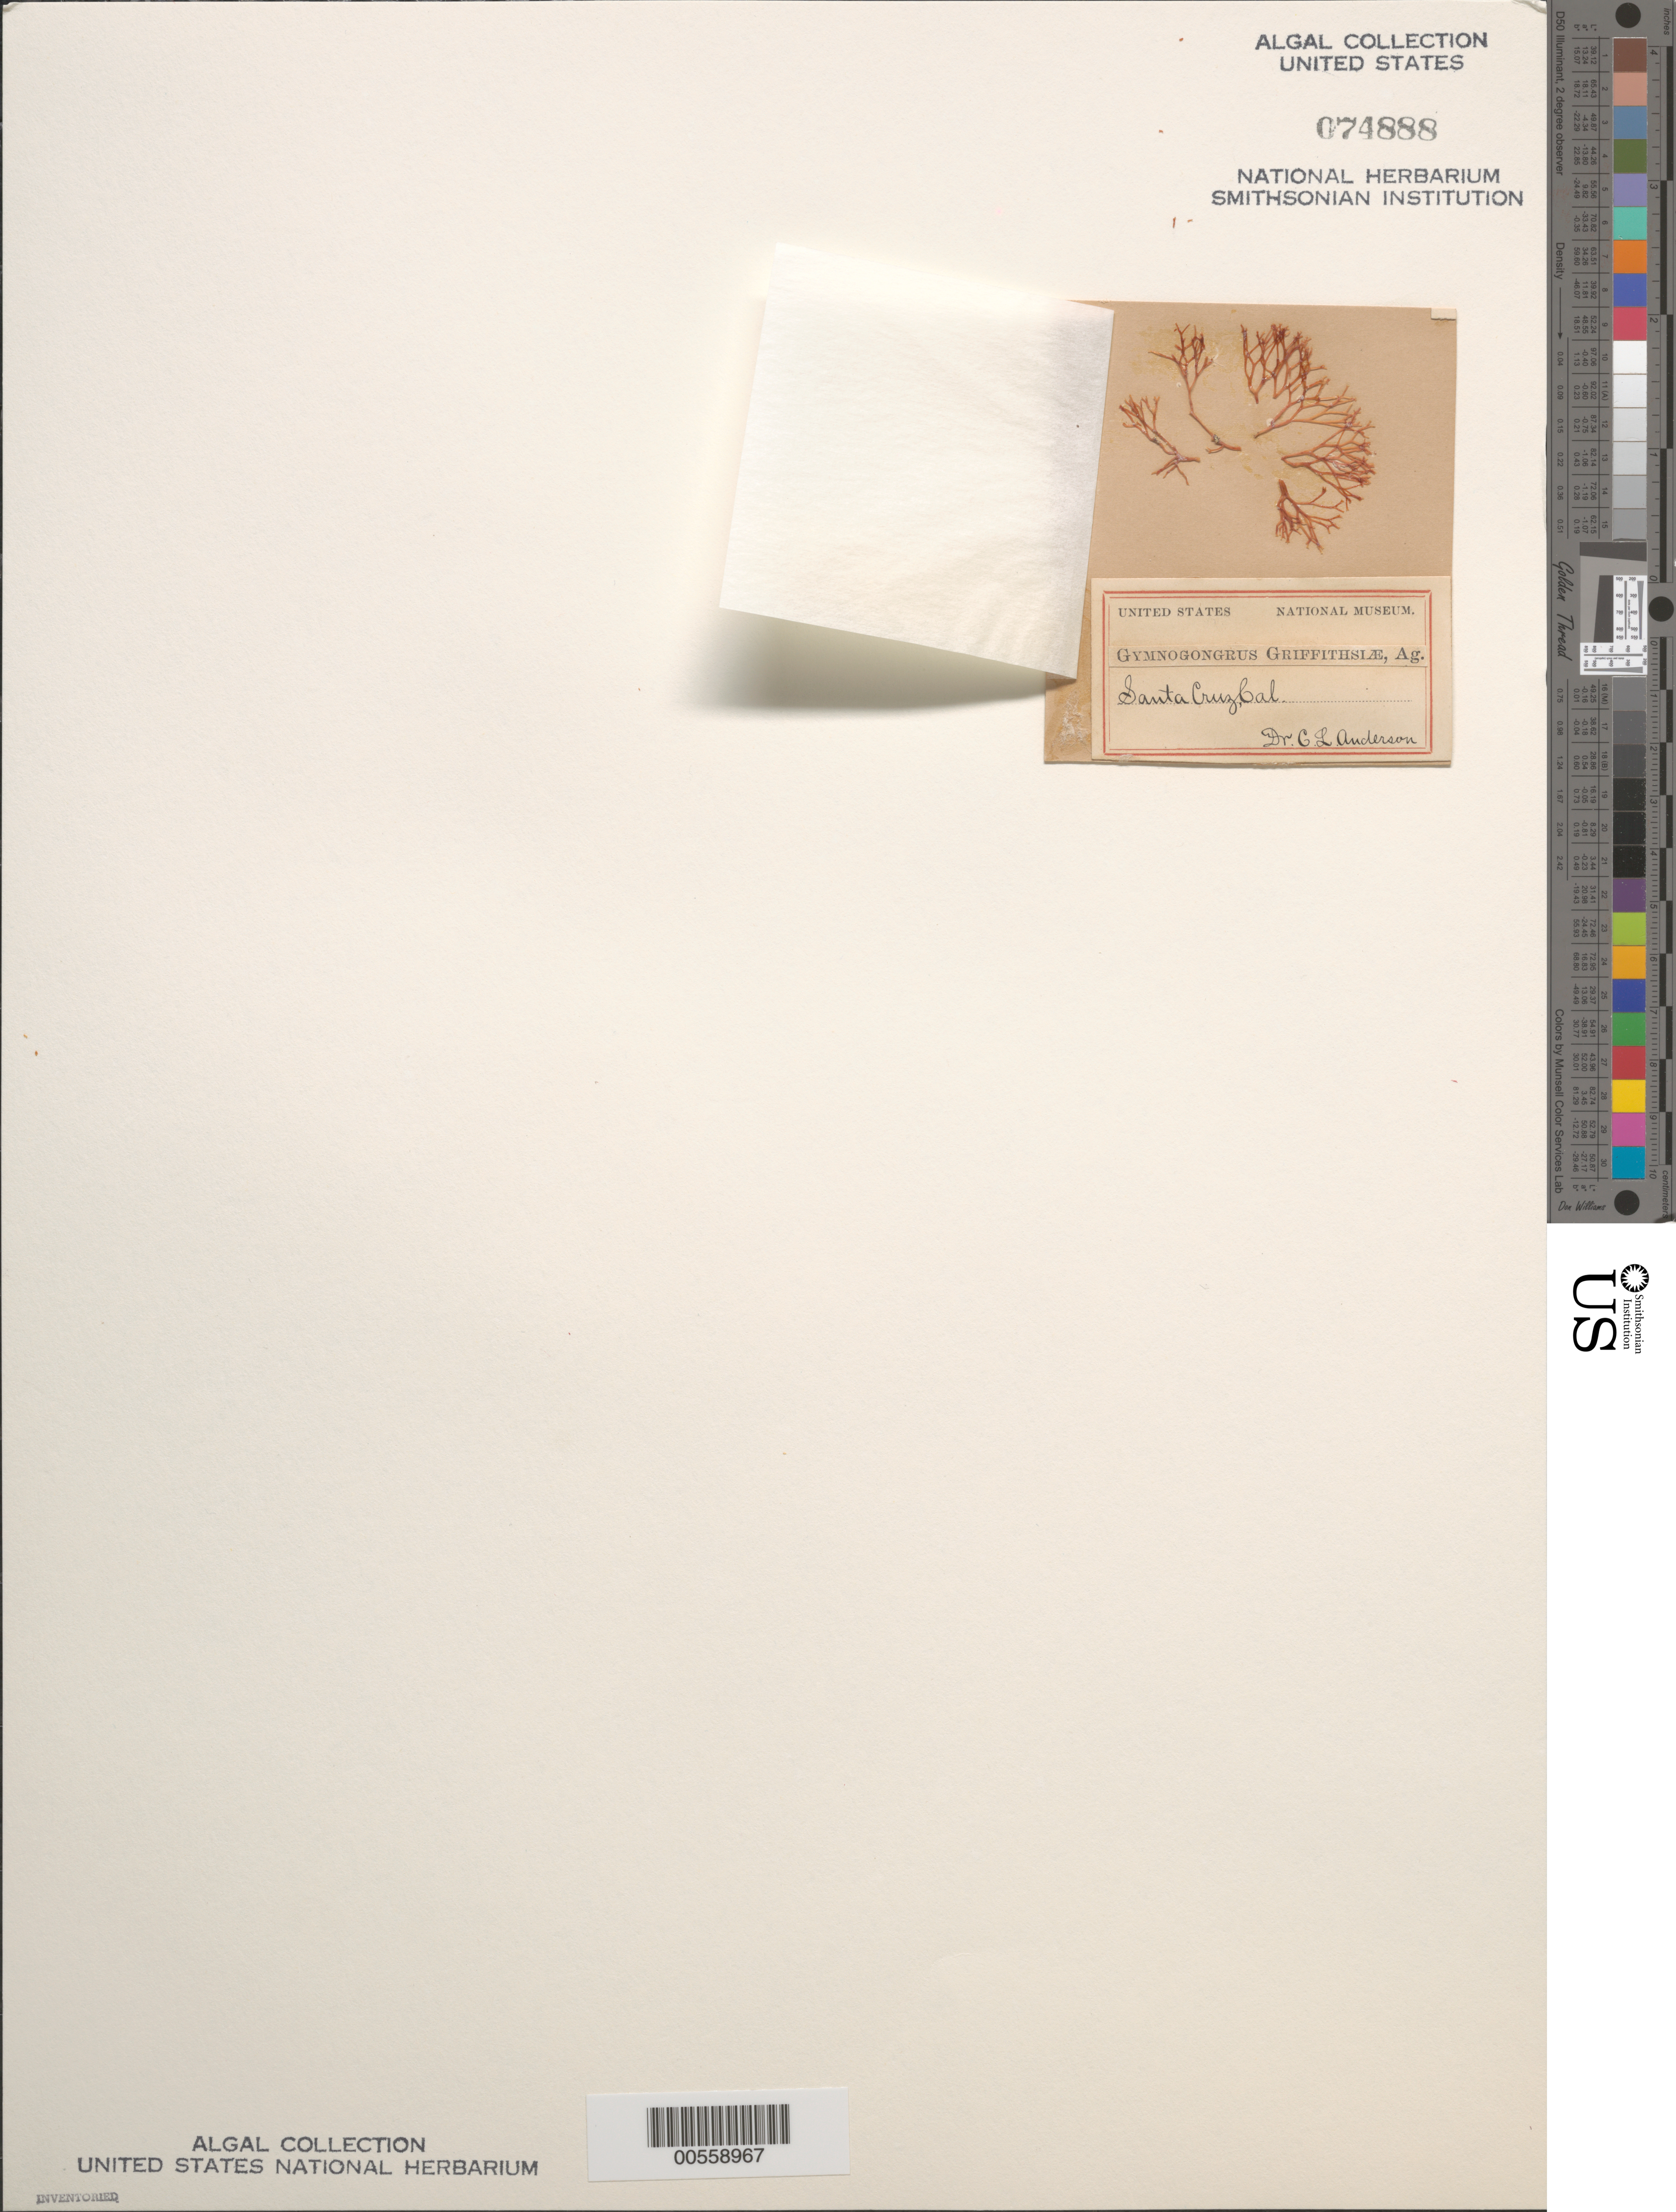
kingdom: Plantae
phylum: Rhodophyta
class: Florideophyceae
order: Gigartinales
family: Phyllophoraceae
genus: Gymnogongrus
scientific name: Gymnogongrus griffithsiae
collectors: C. L. Anderson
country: United States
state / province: California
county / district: Santa Cruz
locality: Santa Cruz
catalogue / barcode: US 74888